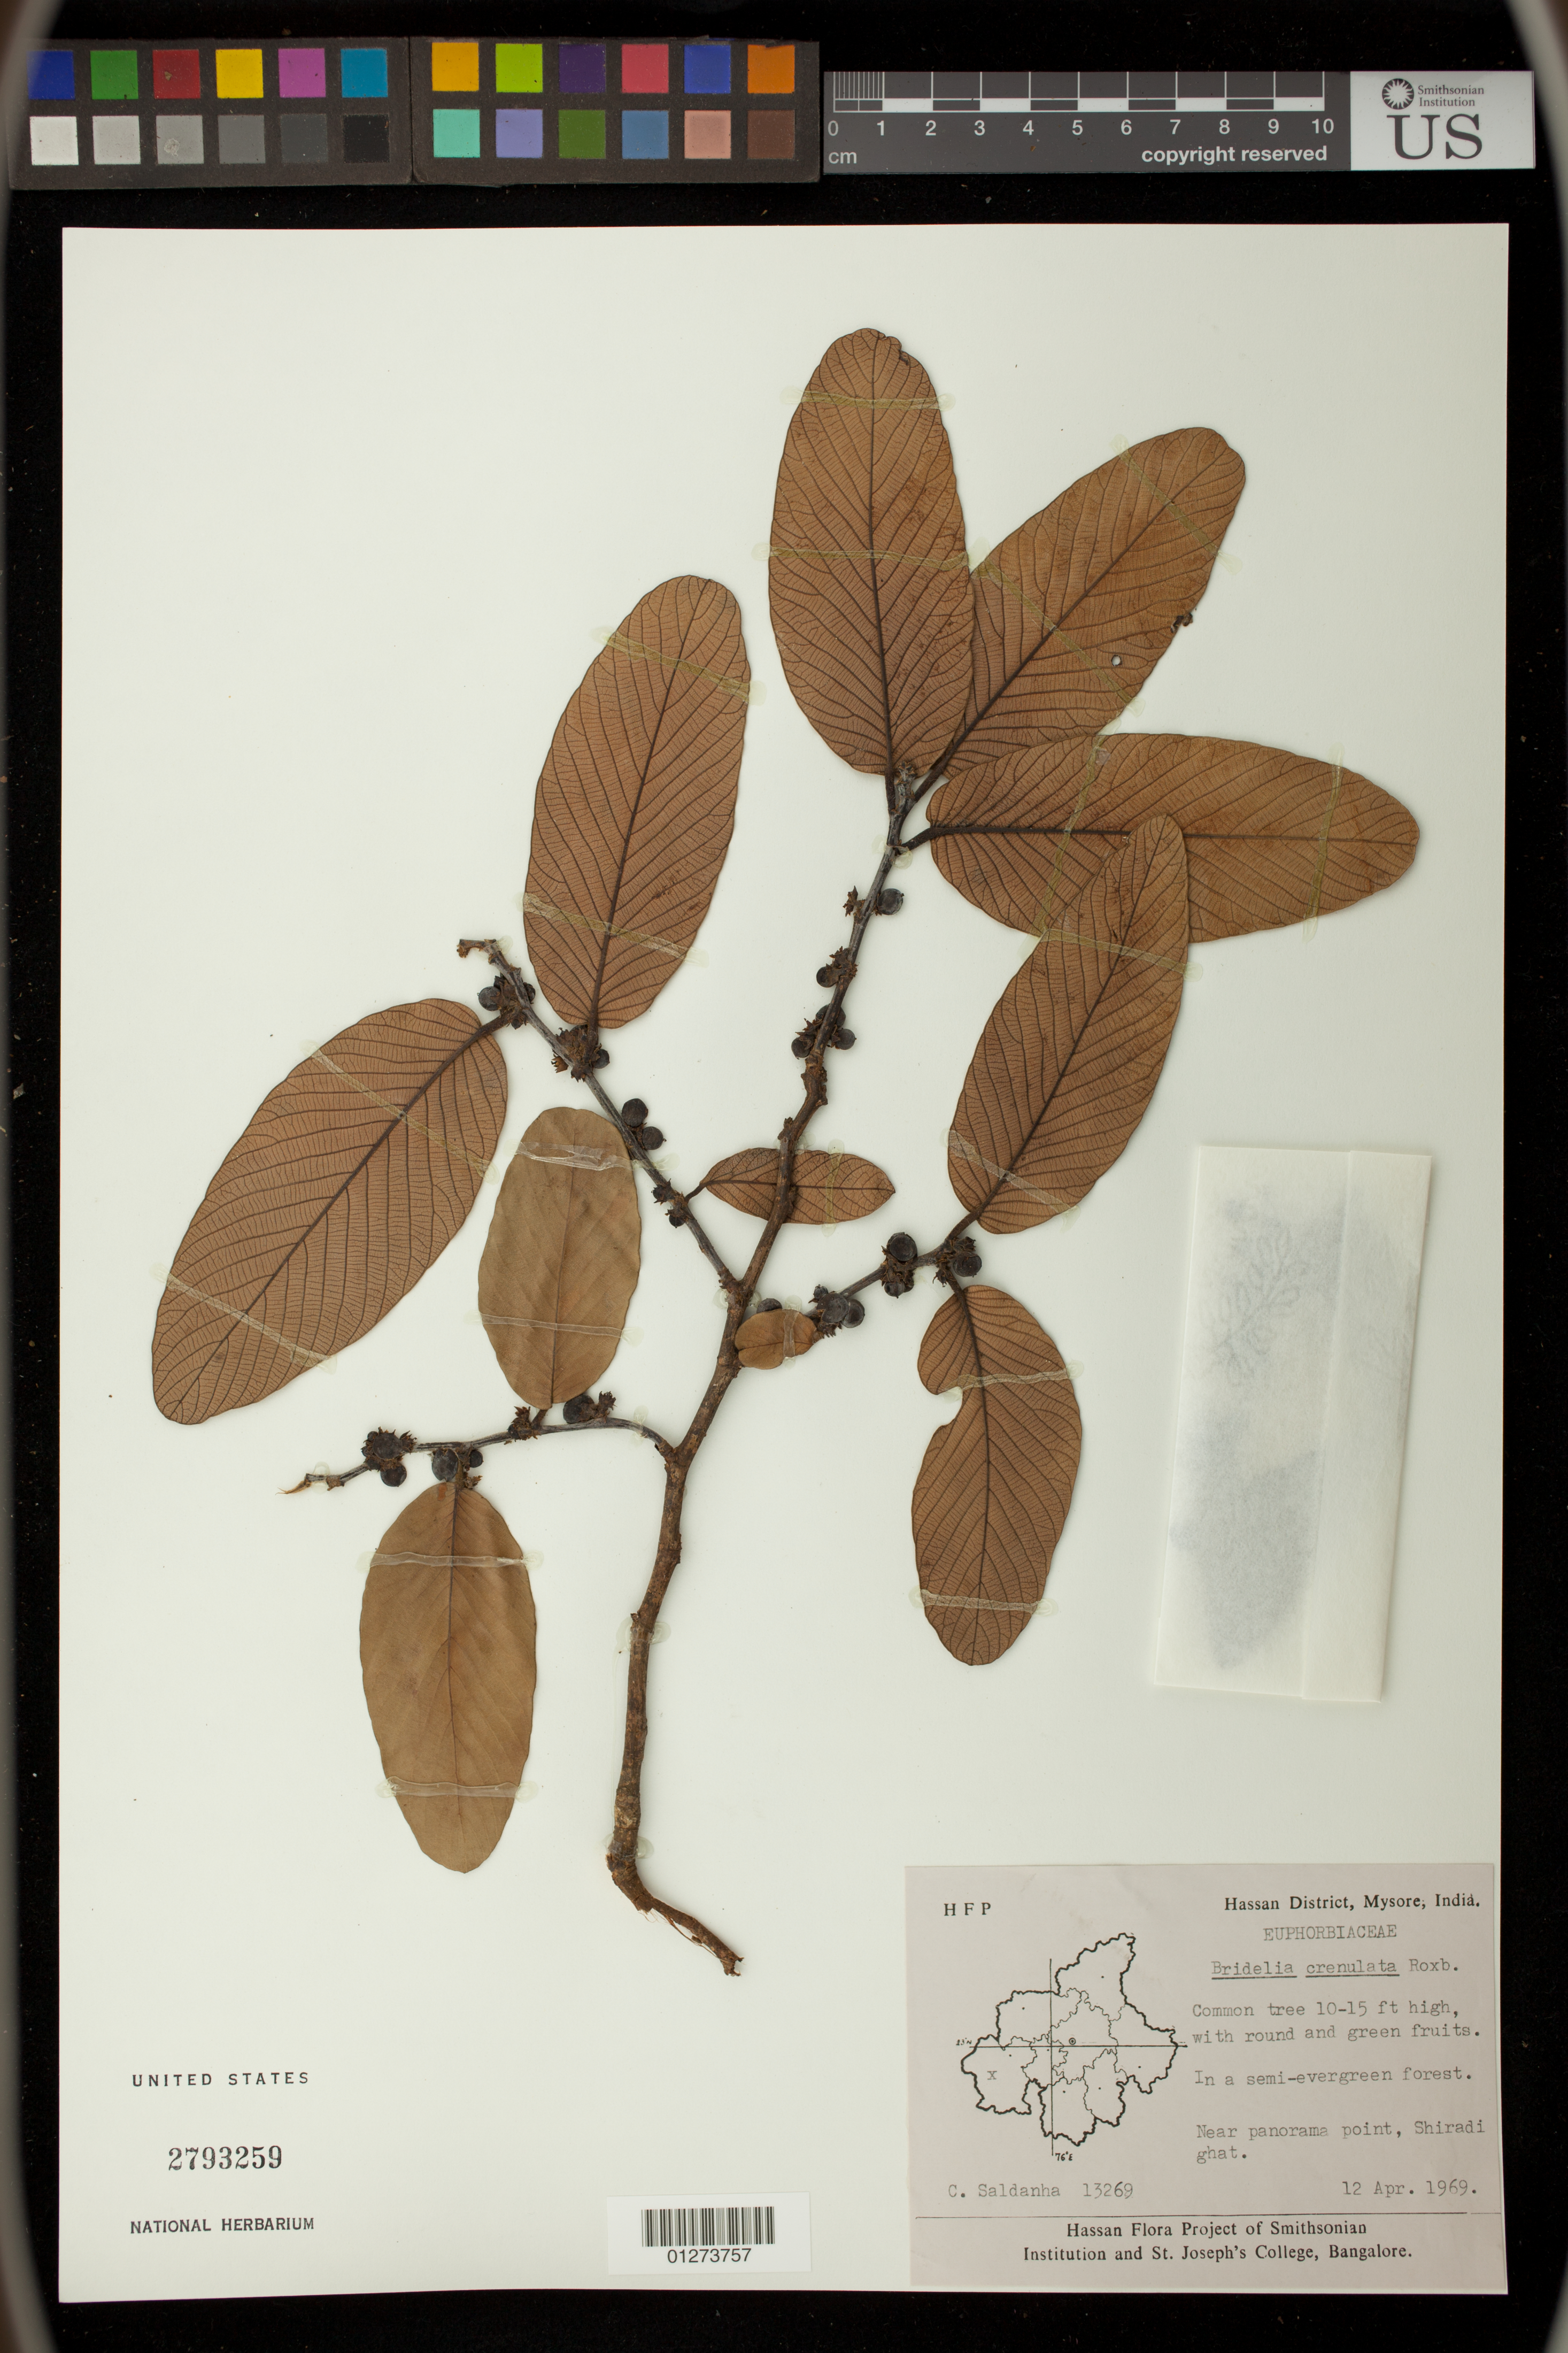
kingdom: Plantae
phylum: Tracheophyta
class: Magnoliopsida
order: Malpighiales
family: Phyllanthaceae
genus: Bridelia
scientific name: Bridelia retusa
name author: (L.) A. Juss.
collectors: C. J. Saldanha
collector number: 13269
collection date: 1969-04-12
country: India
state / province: Karnataka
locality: Near panorama point, Shiradi ghat. Hassan District, Mysore [Karnataka]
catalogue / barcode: US 2793259